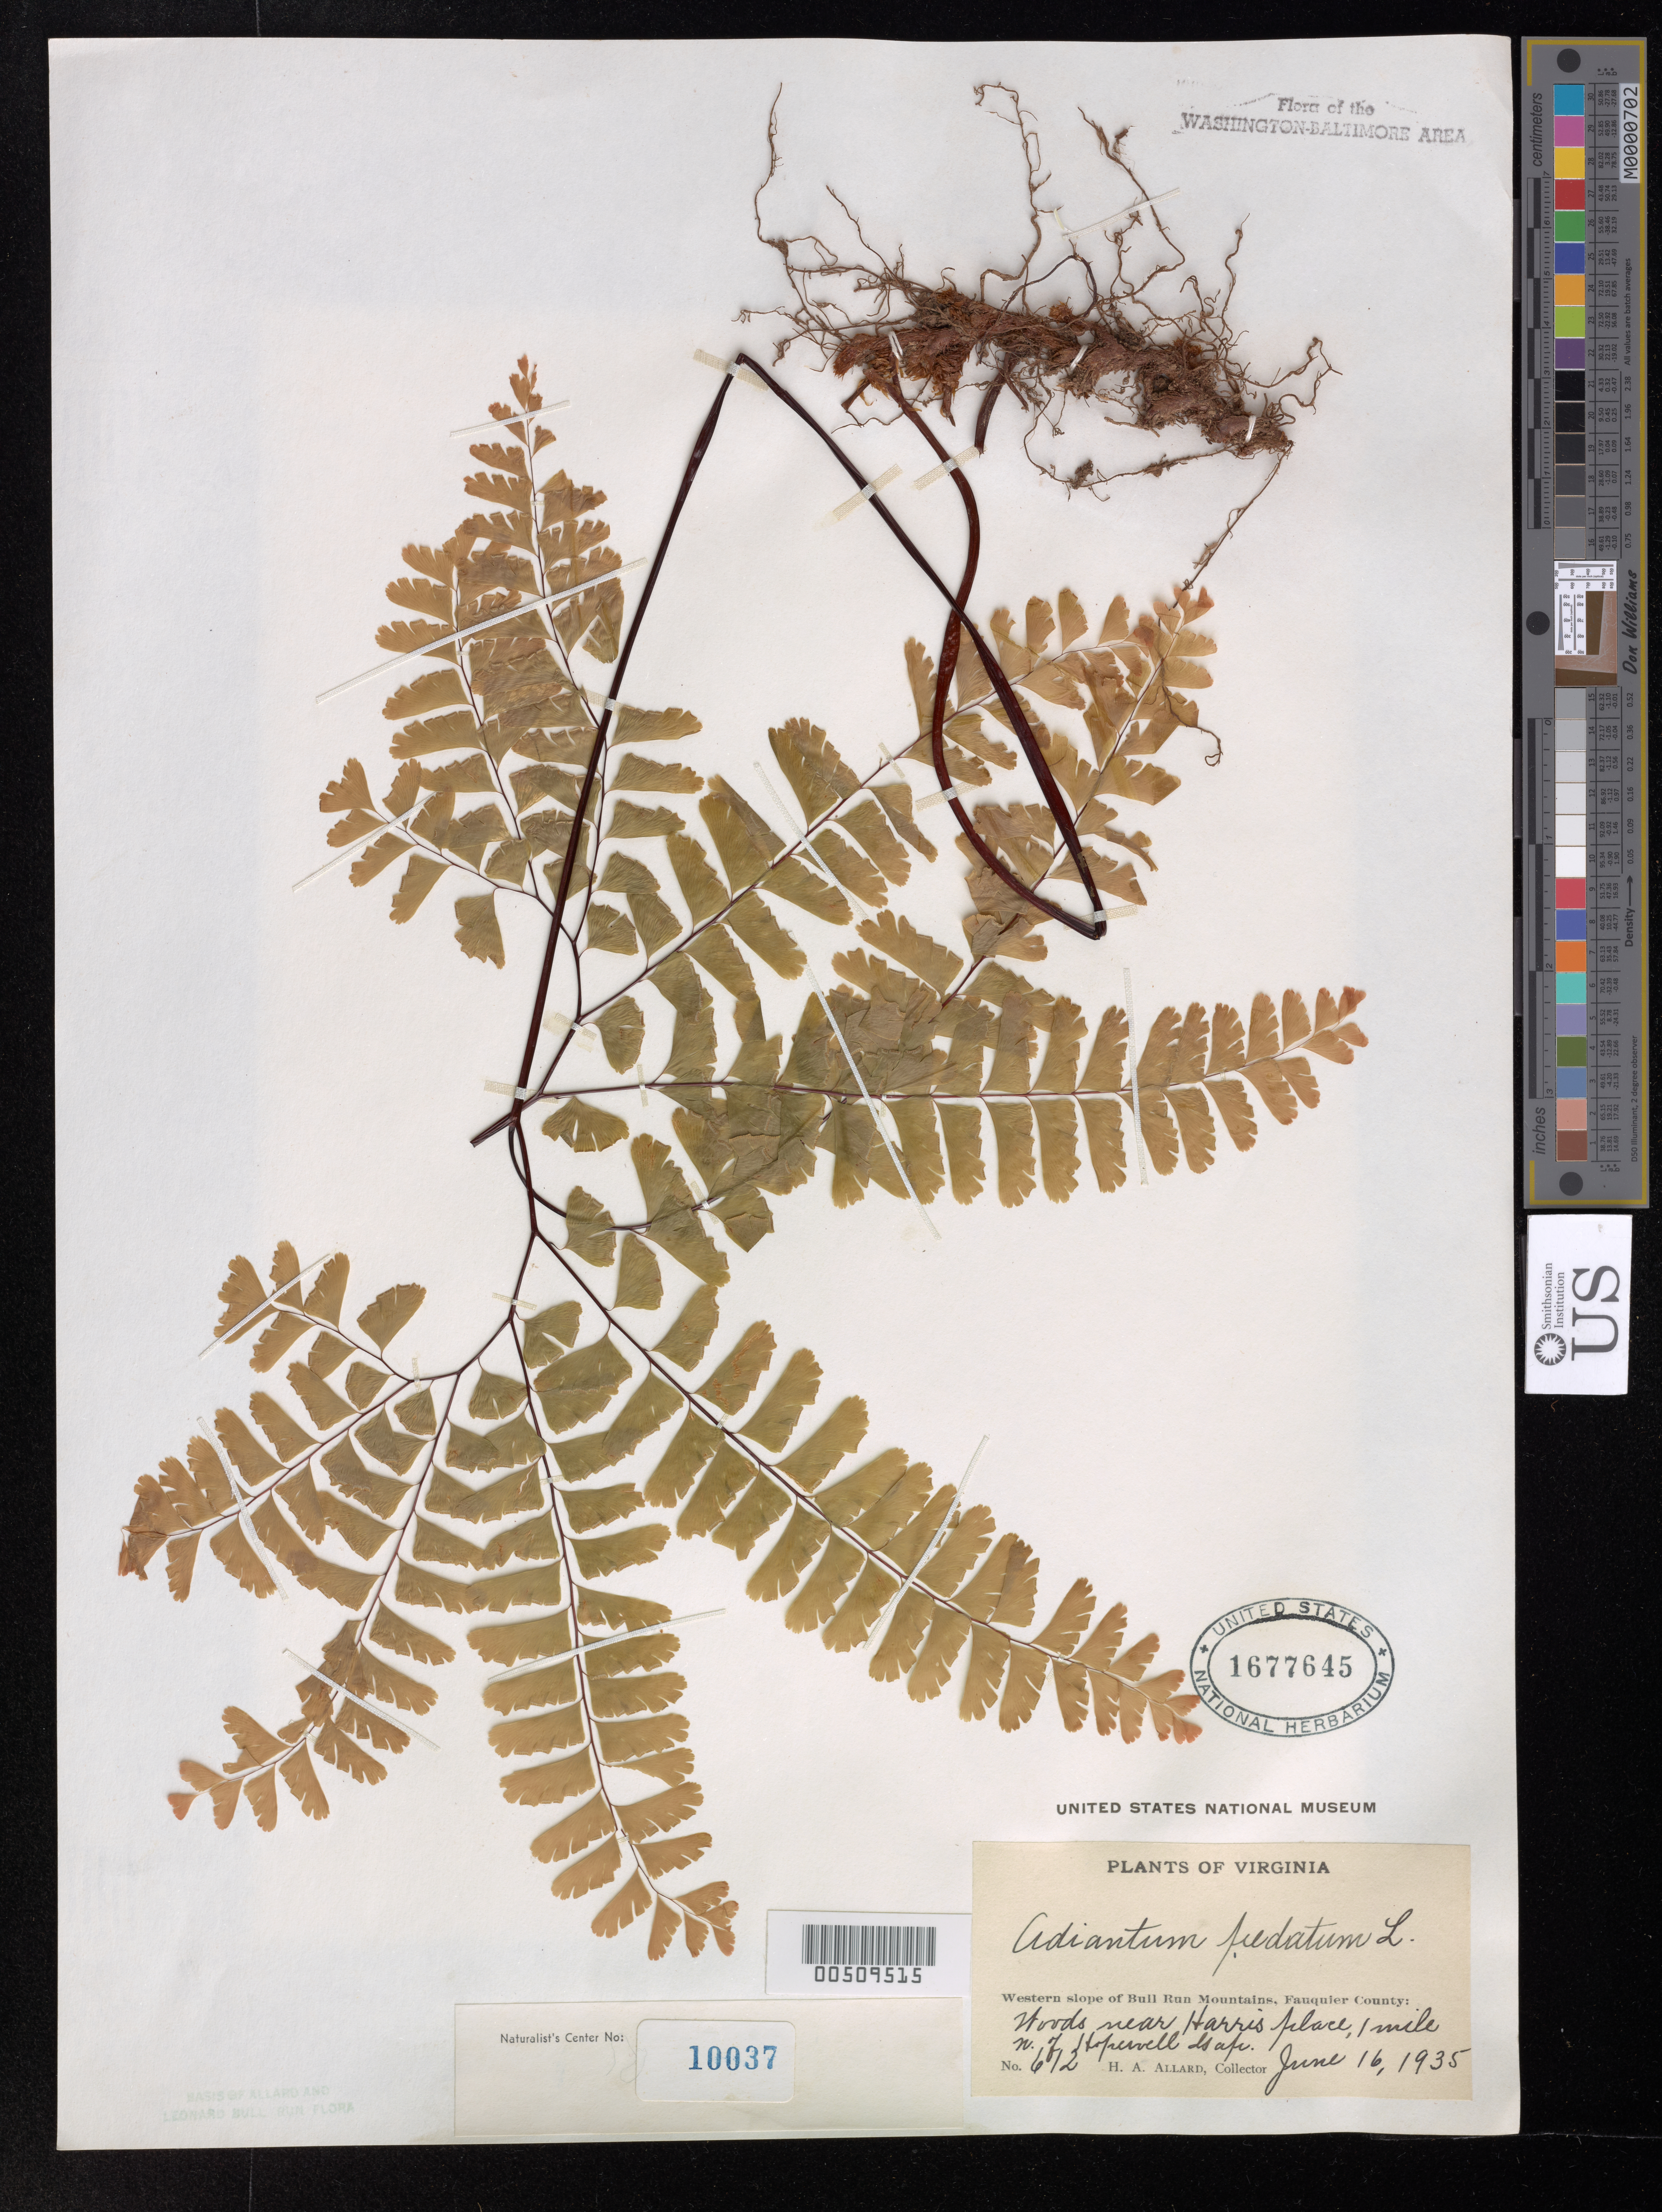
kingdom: Plantae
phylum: Tracheophyta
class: Polypodiopsida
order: Polypodiales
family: Pteridaceae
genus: Adiantum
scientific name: Adiantum pedatum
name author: L.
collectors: H. A. Allard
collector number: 612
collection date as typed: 16 Jun 1935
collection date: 1935-06-16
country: United States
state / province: Virginia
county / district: Fauquier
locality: Bull Run Mountains, Harris place, 1 mi. N of Hopewell Gap Bull Run Mts.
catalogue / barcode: US 1677645